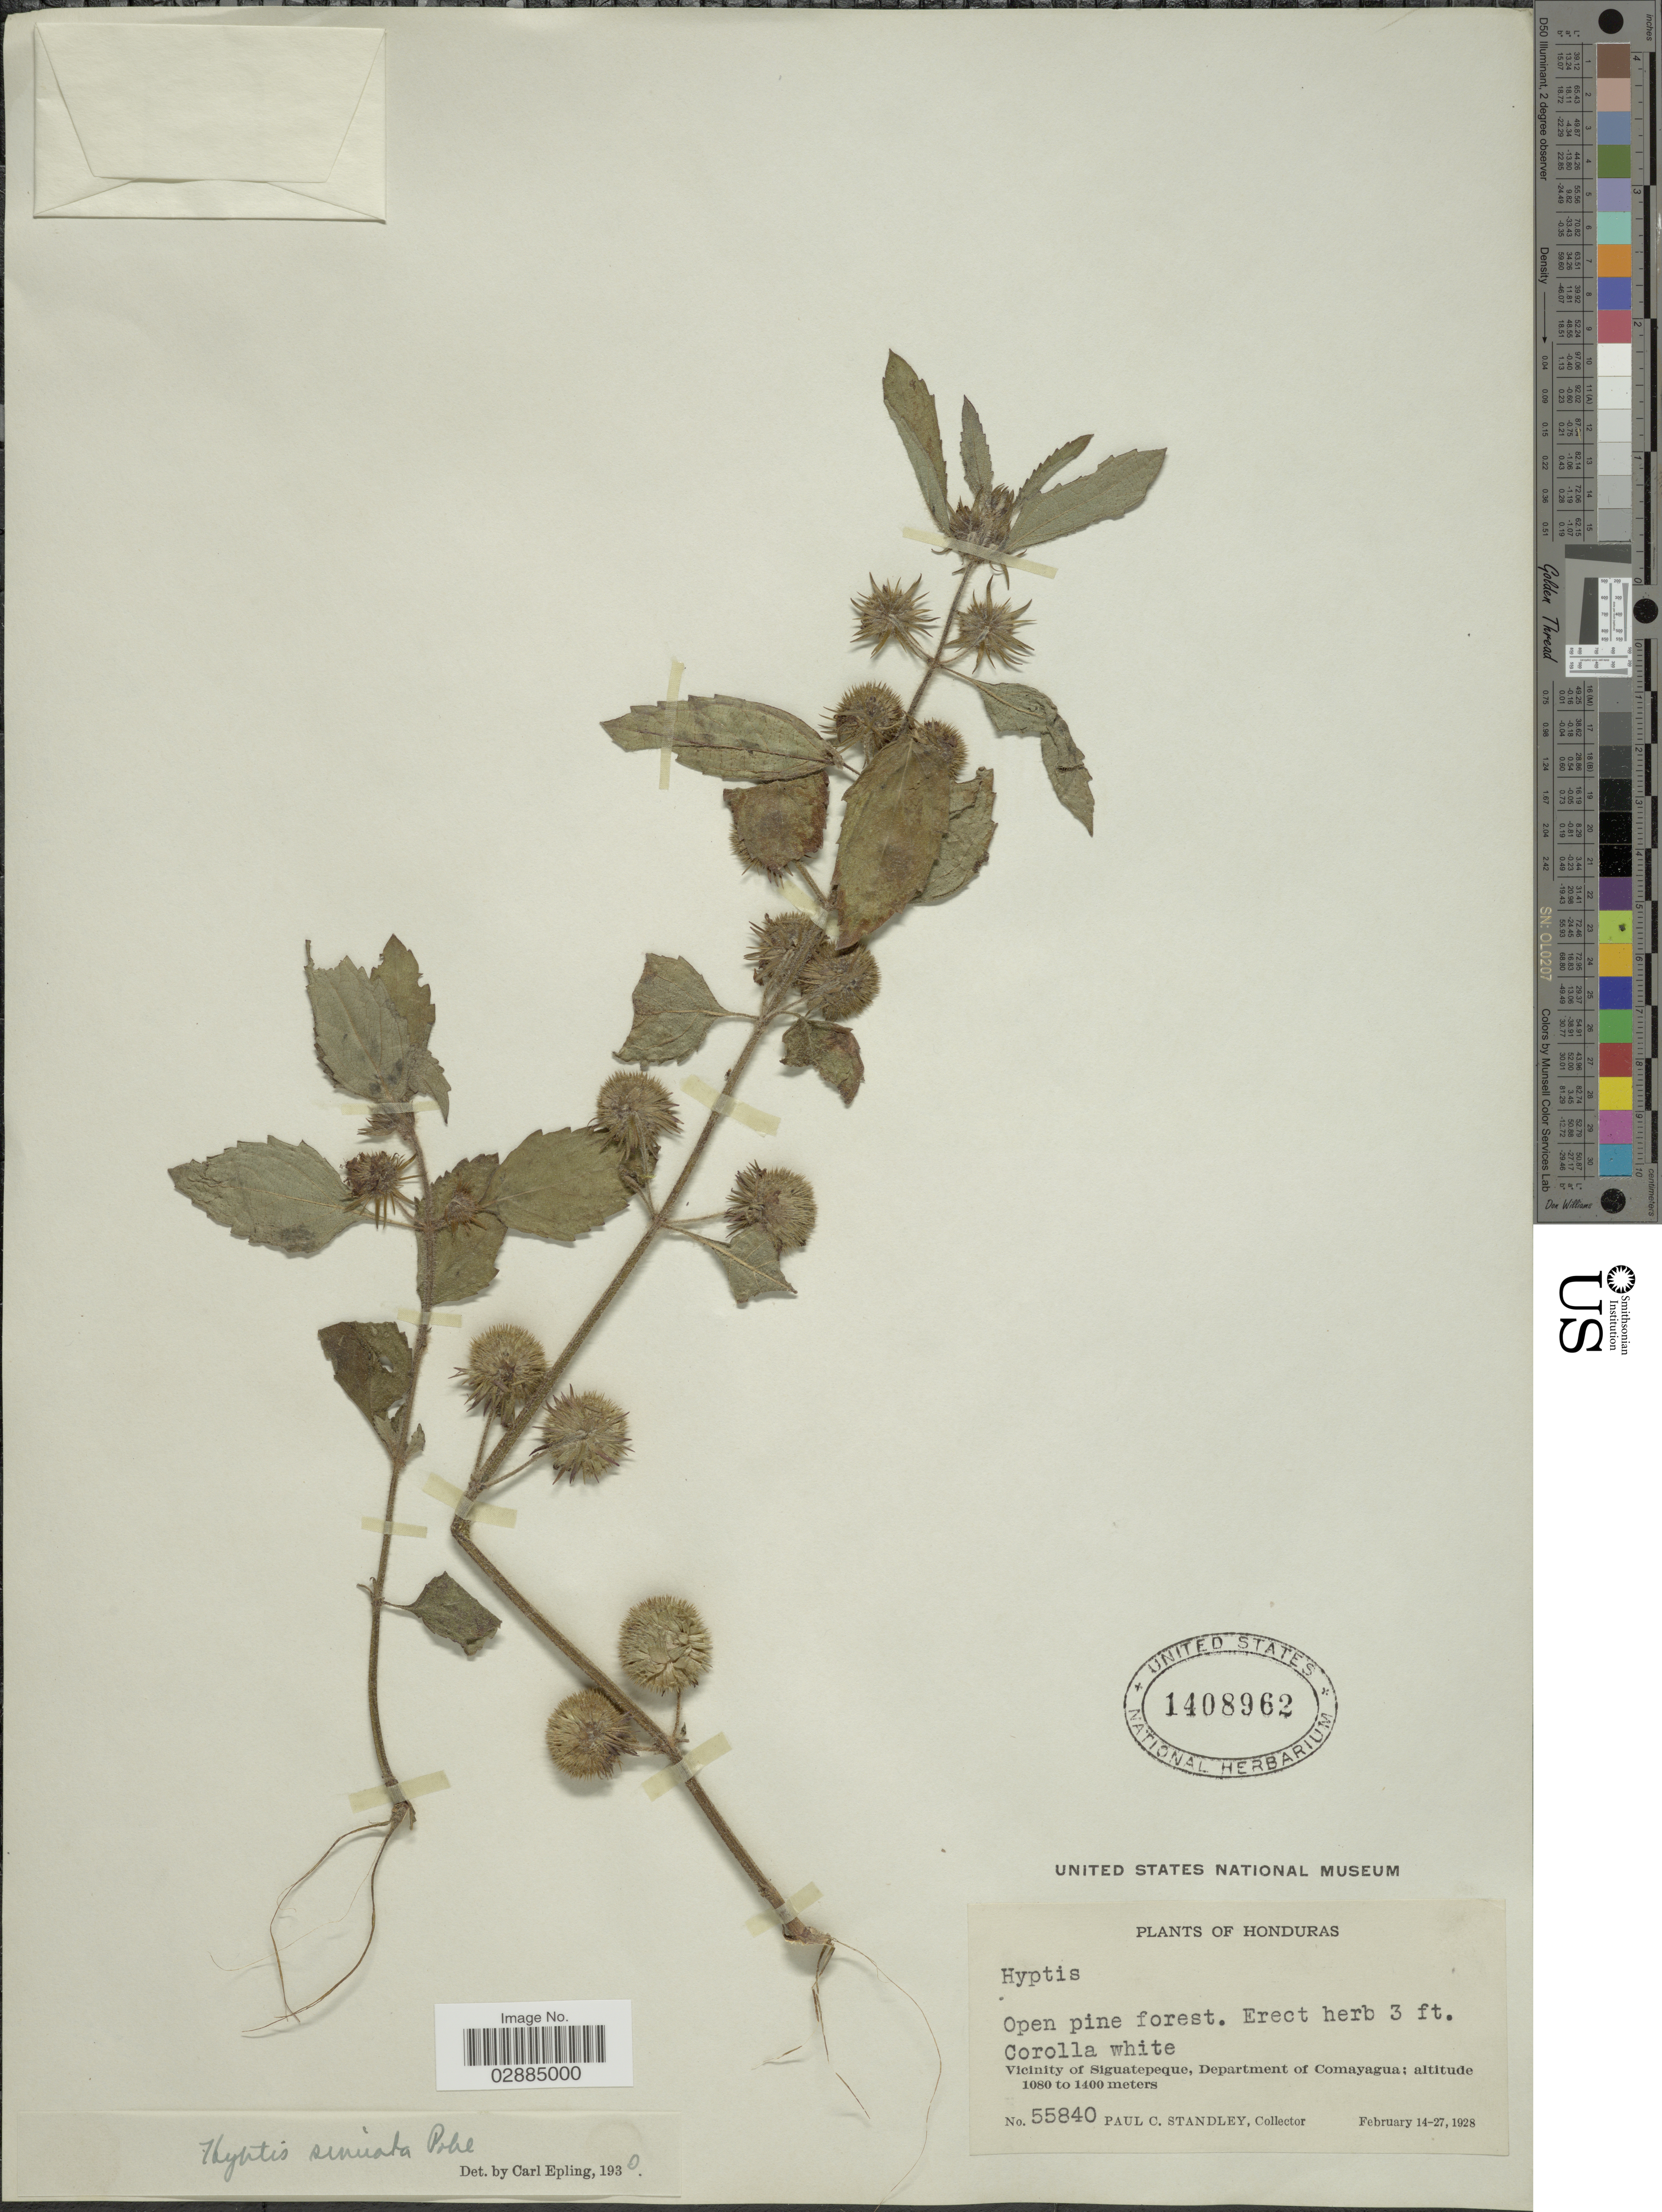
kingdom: Plantae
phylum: Tracheophyta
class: Magnoliopsida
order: Lamiales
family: Lamiaceae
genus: Hyptis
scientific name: Hyptis sinuata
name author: Pohl ex Benth.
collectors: P. C. Standley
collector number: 55840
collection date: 1928-02-14/1928-02-27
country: Honduras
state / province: Comayagua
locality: Vicinity of Siguatepeque, Department of Comayagua.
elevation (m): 1080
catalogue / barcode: US 1408962